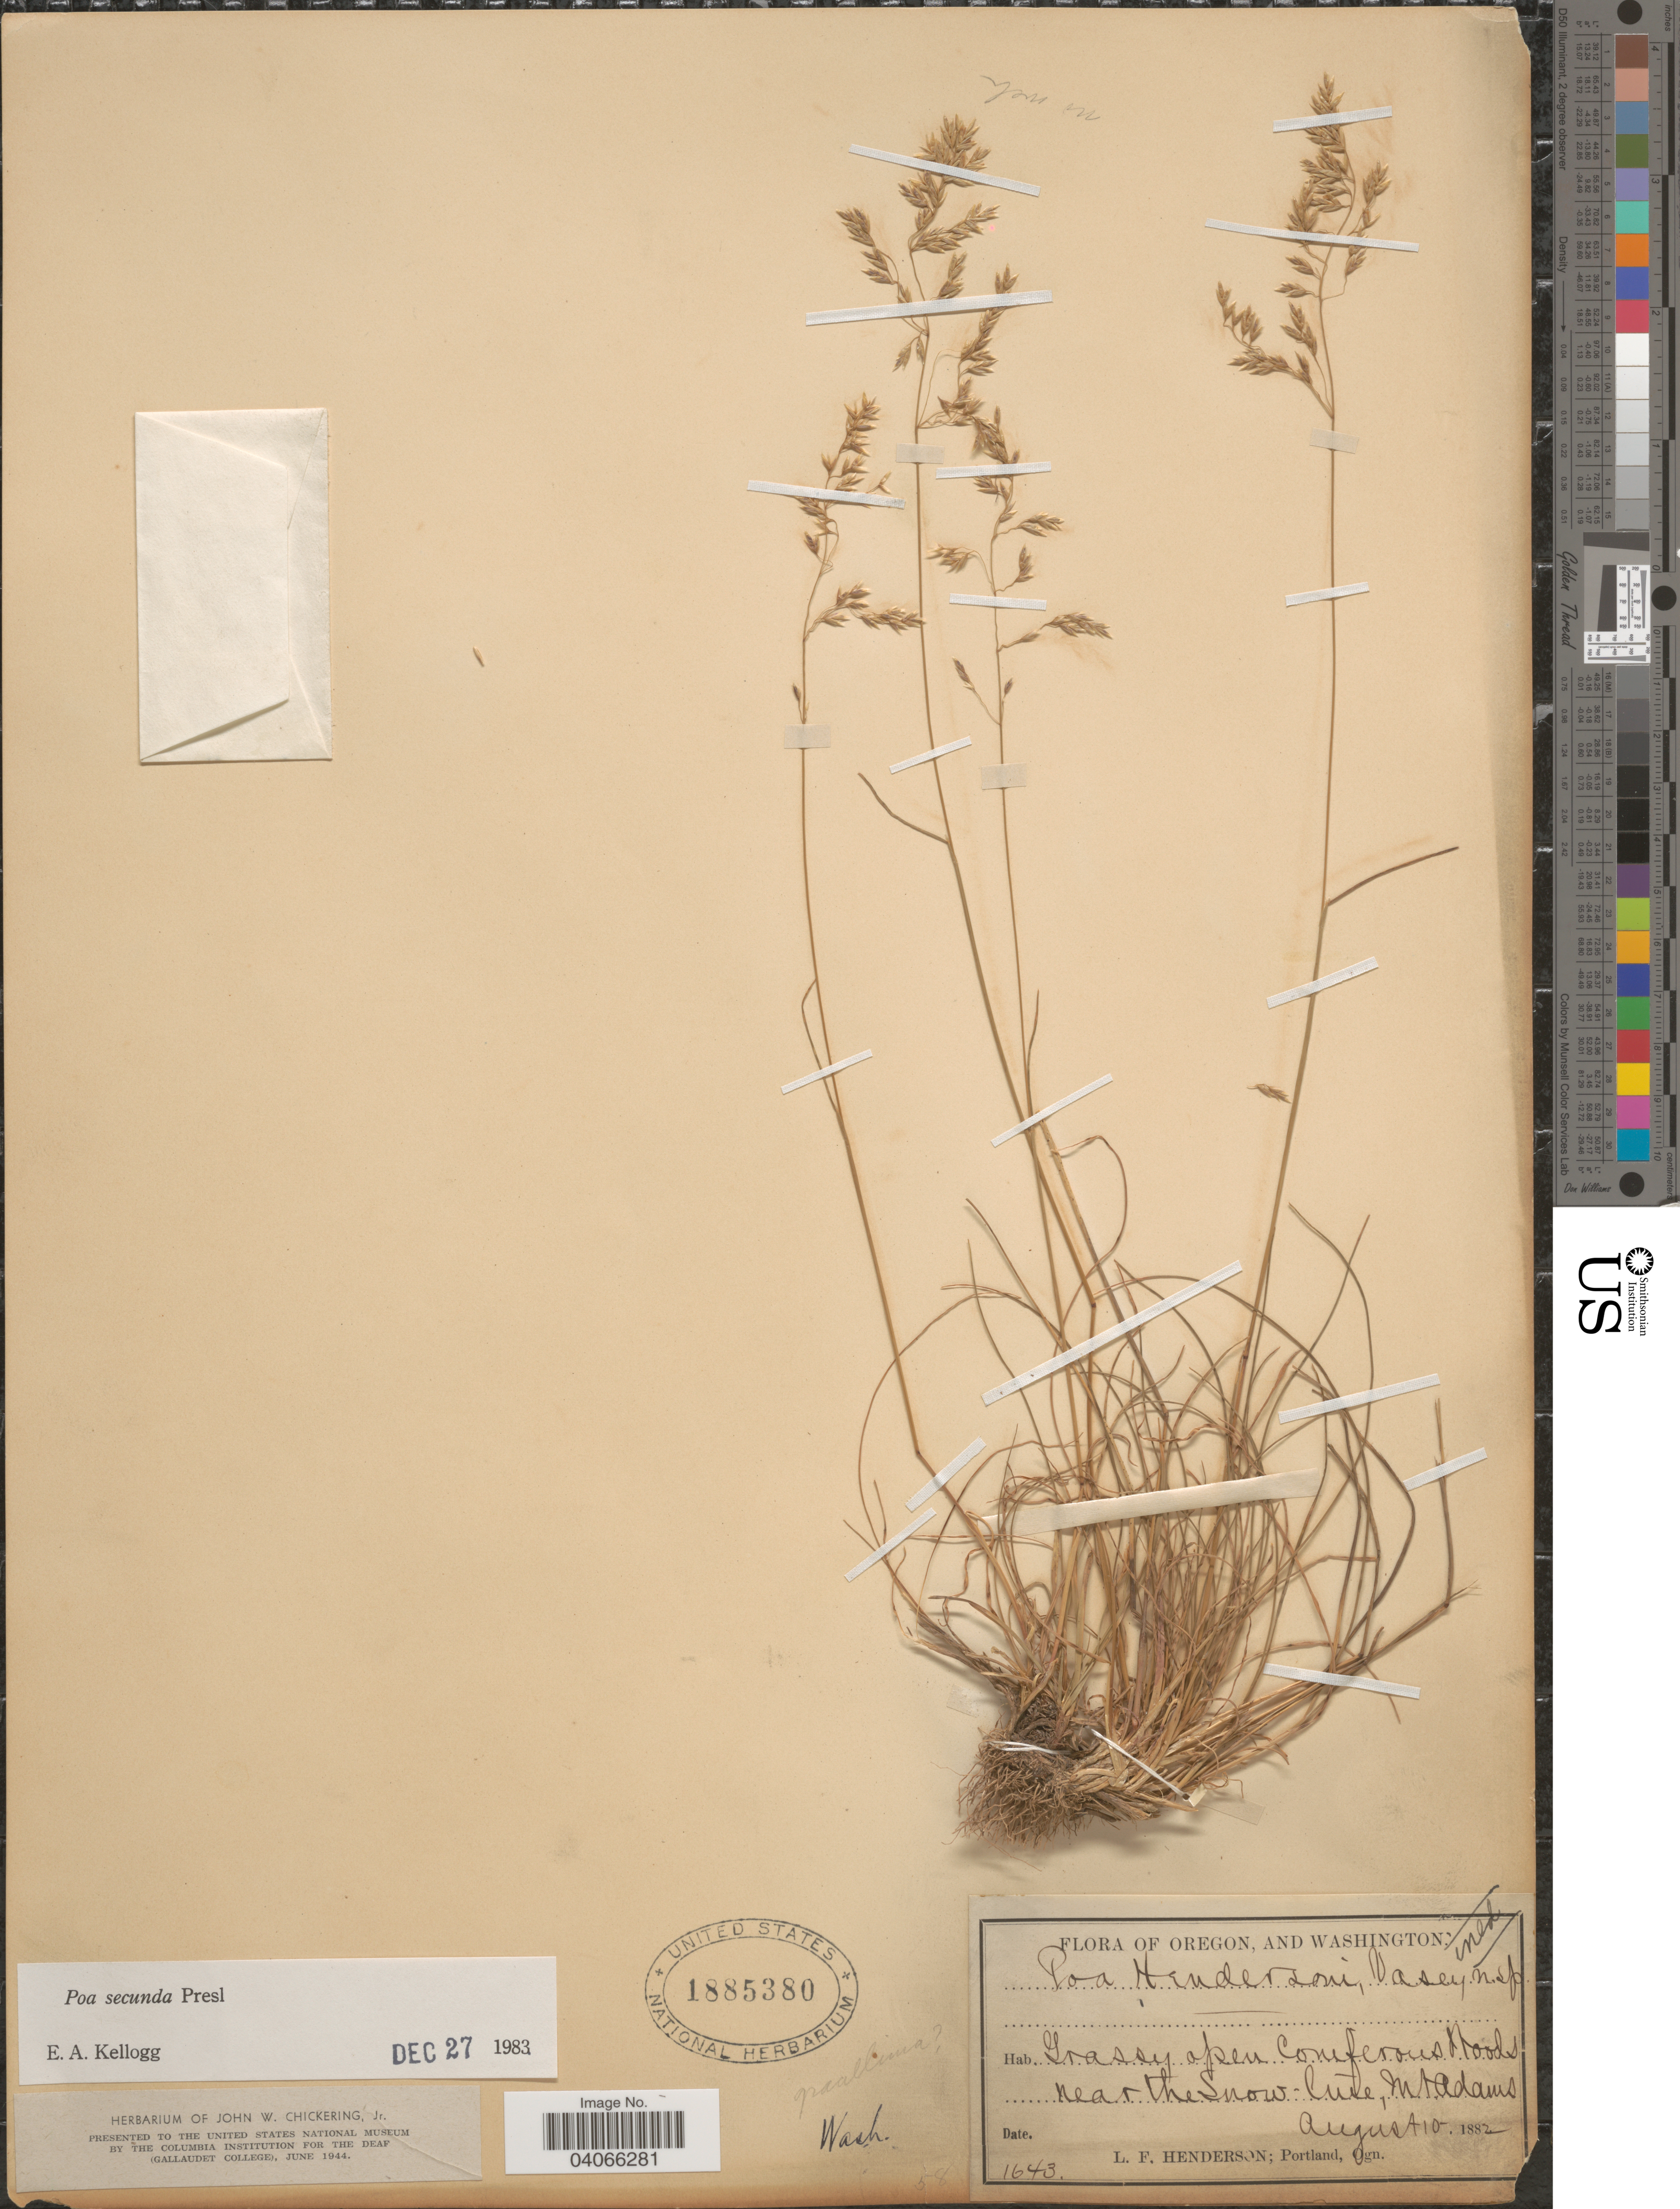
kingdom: Plantae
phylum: Tracheophyta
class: Liliopsida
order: Poales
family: Poaceae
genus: Poa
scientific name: Poa secunda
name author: J. Presl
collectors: L. Henderson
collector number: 1643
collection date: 1882-08-10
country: United States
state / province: Washington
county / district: Yakima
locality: Grassy open coniferous woods near the Snow-line, Mt. Adams.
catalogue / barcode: US 1885380